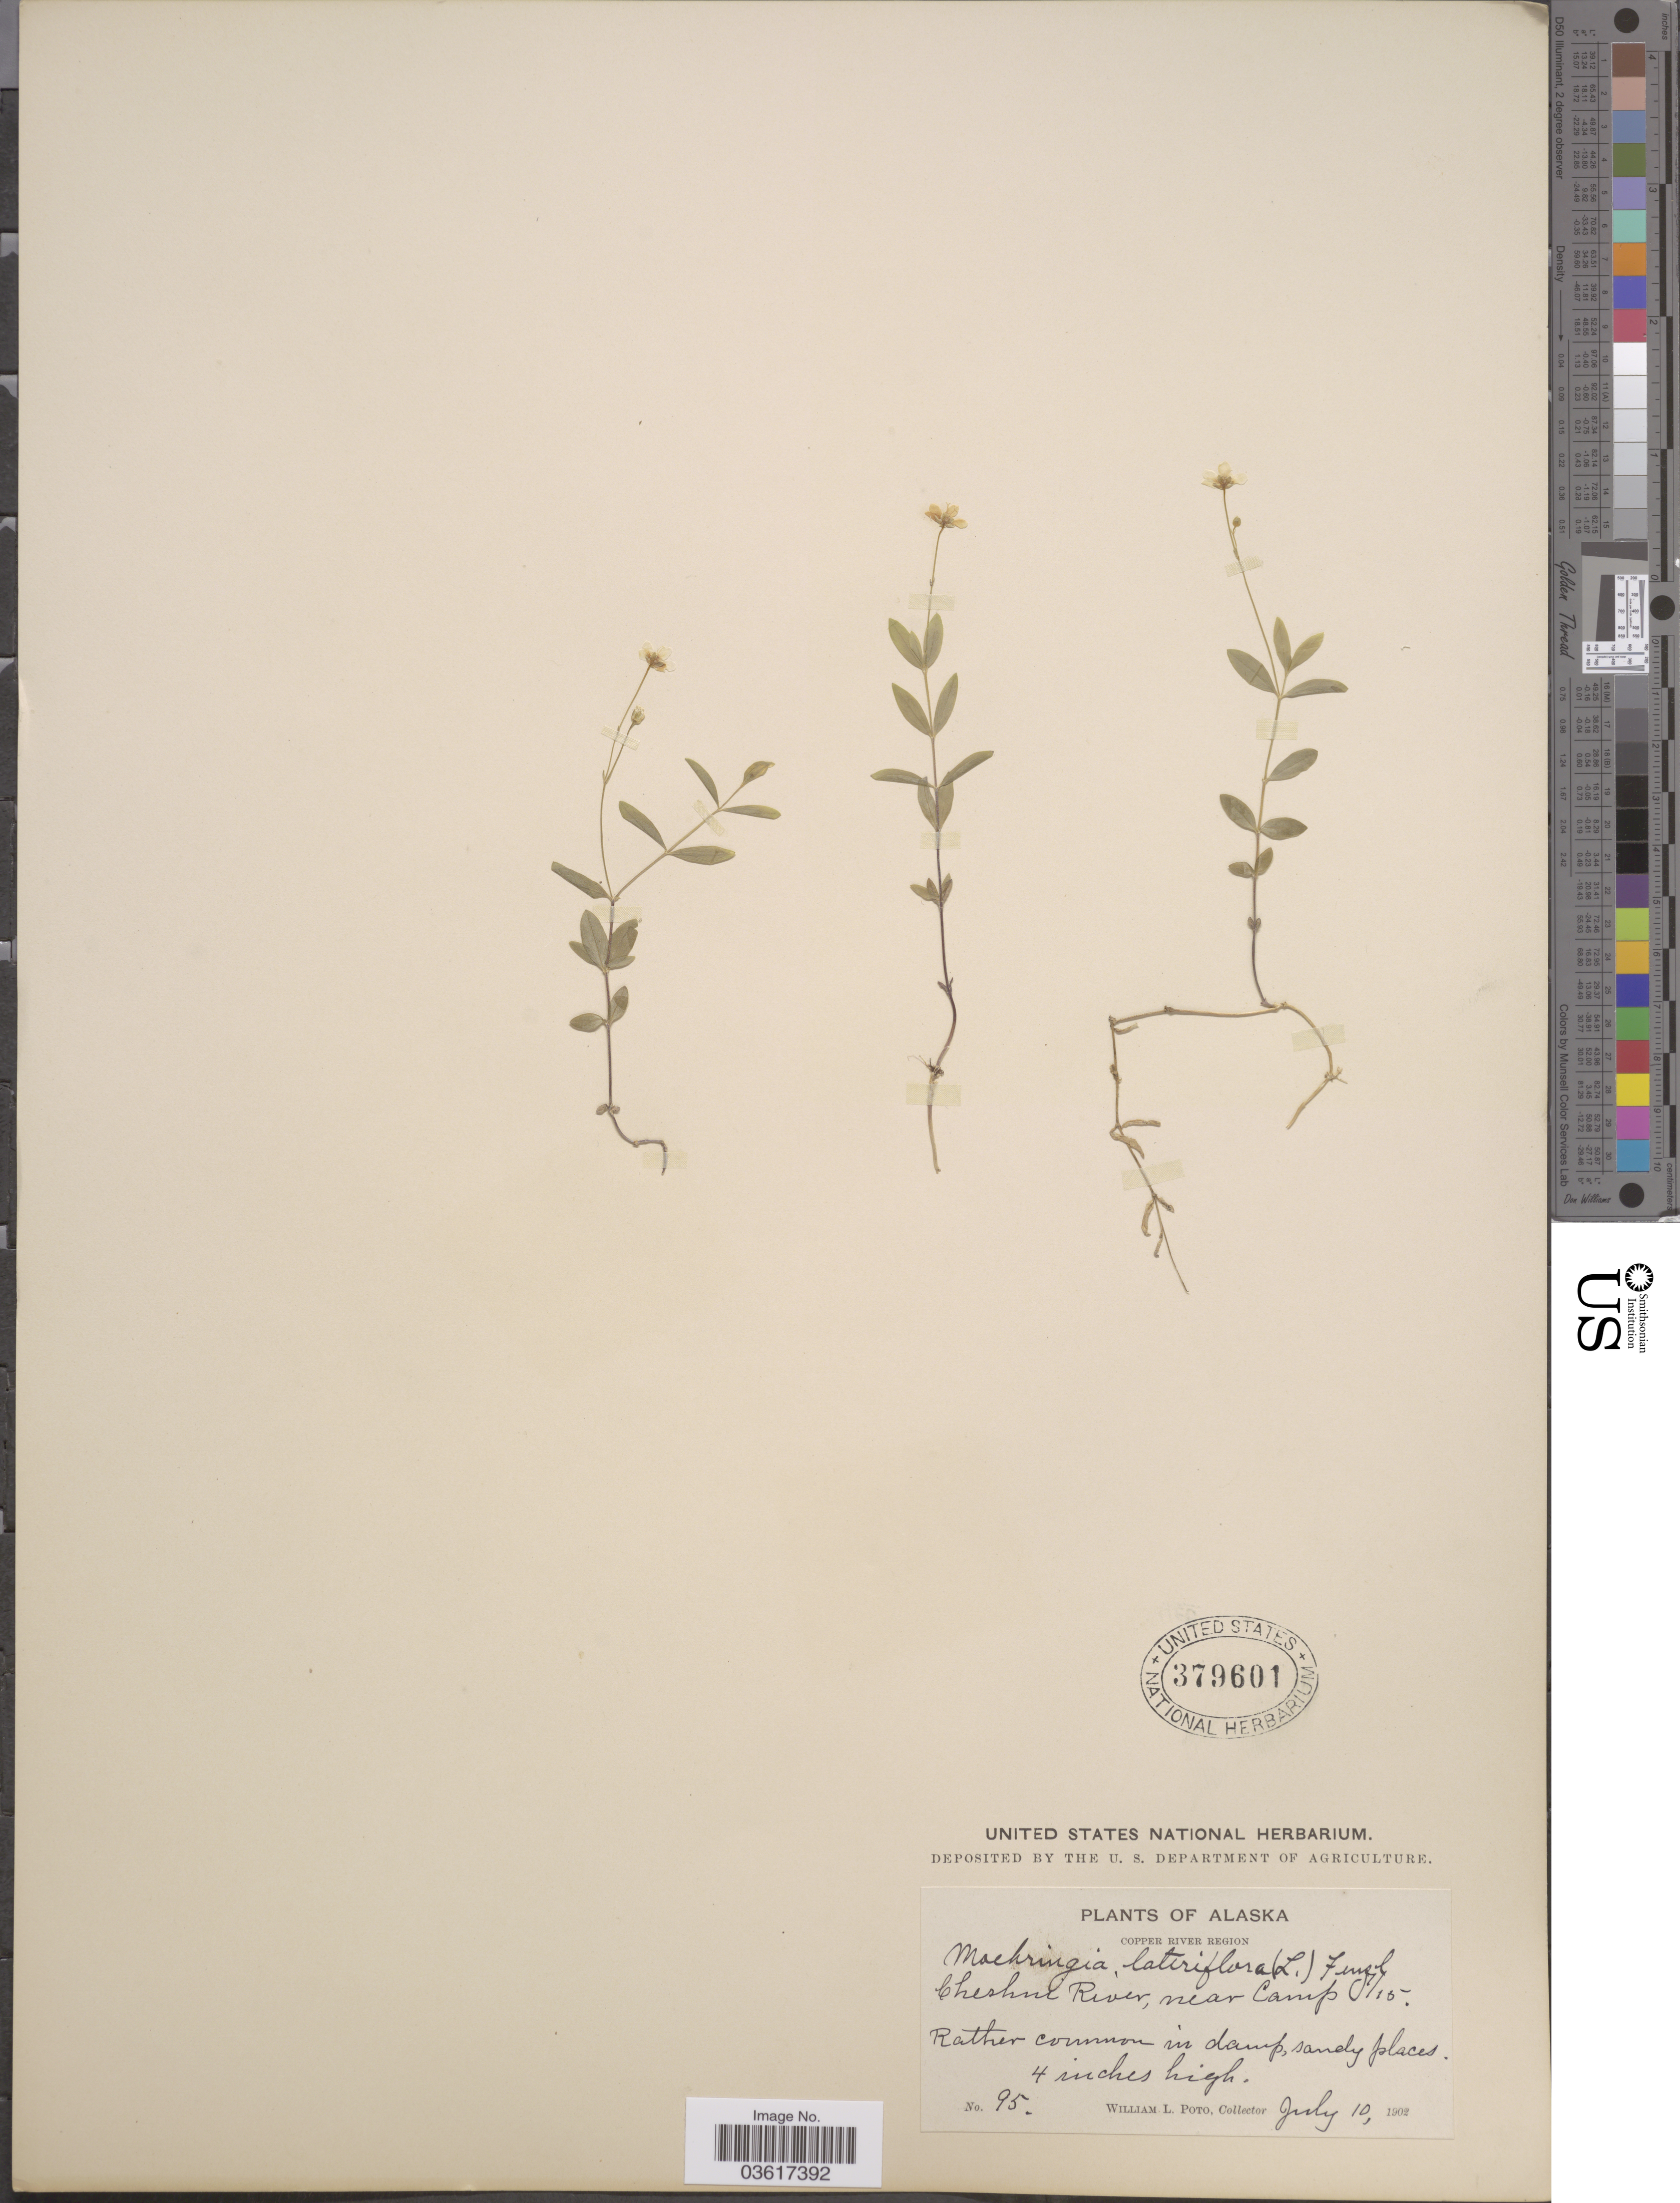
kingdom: Plantae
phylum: Tracheophyta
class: Magnoliopsida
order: Caryophyllales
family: Caryophyllaceae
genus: Moehringia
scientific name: Moehringia lateriflora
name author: (L.) Fenzl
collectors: W. Poto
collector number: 95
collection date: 1902-07-10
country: United States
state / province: Alaska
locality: Copper River Region. Cheshni River, near Camp 7/15.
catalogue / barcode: US 379601